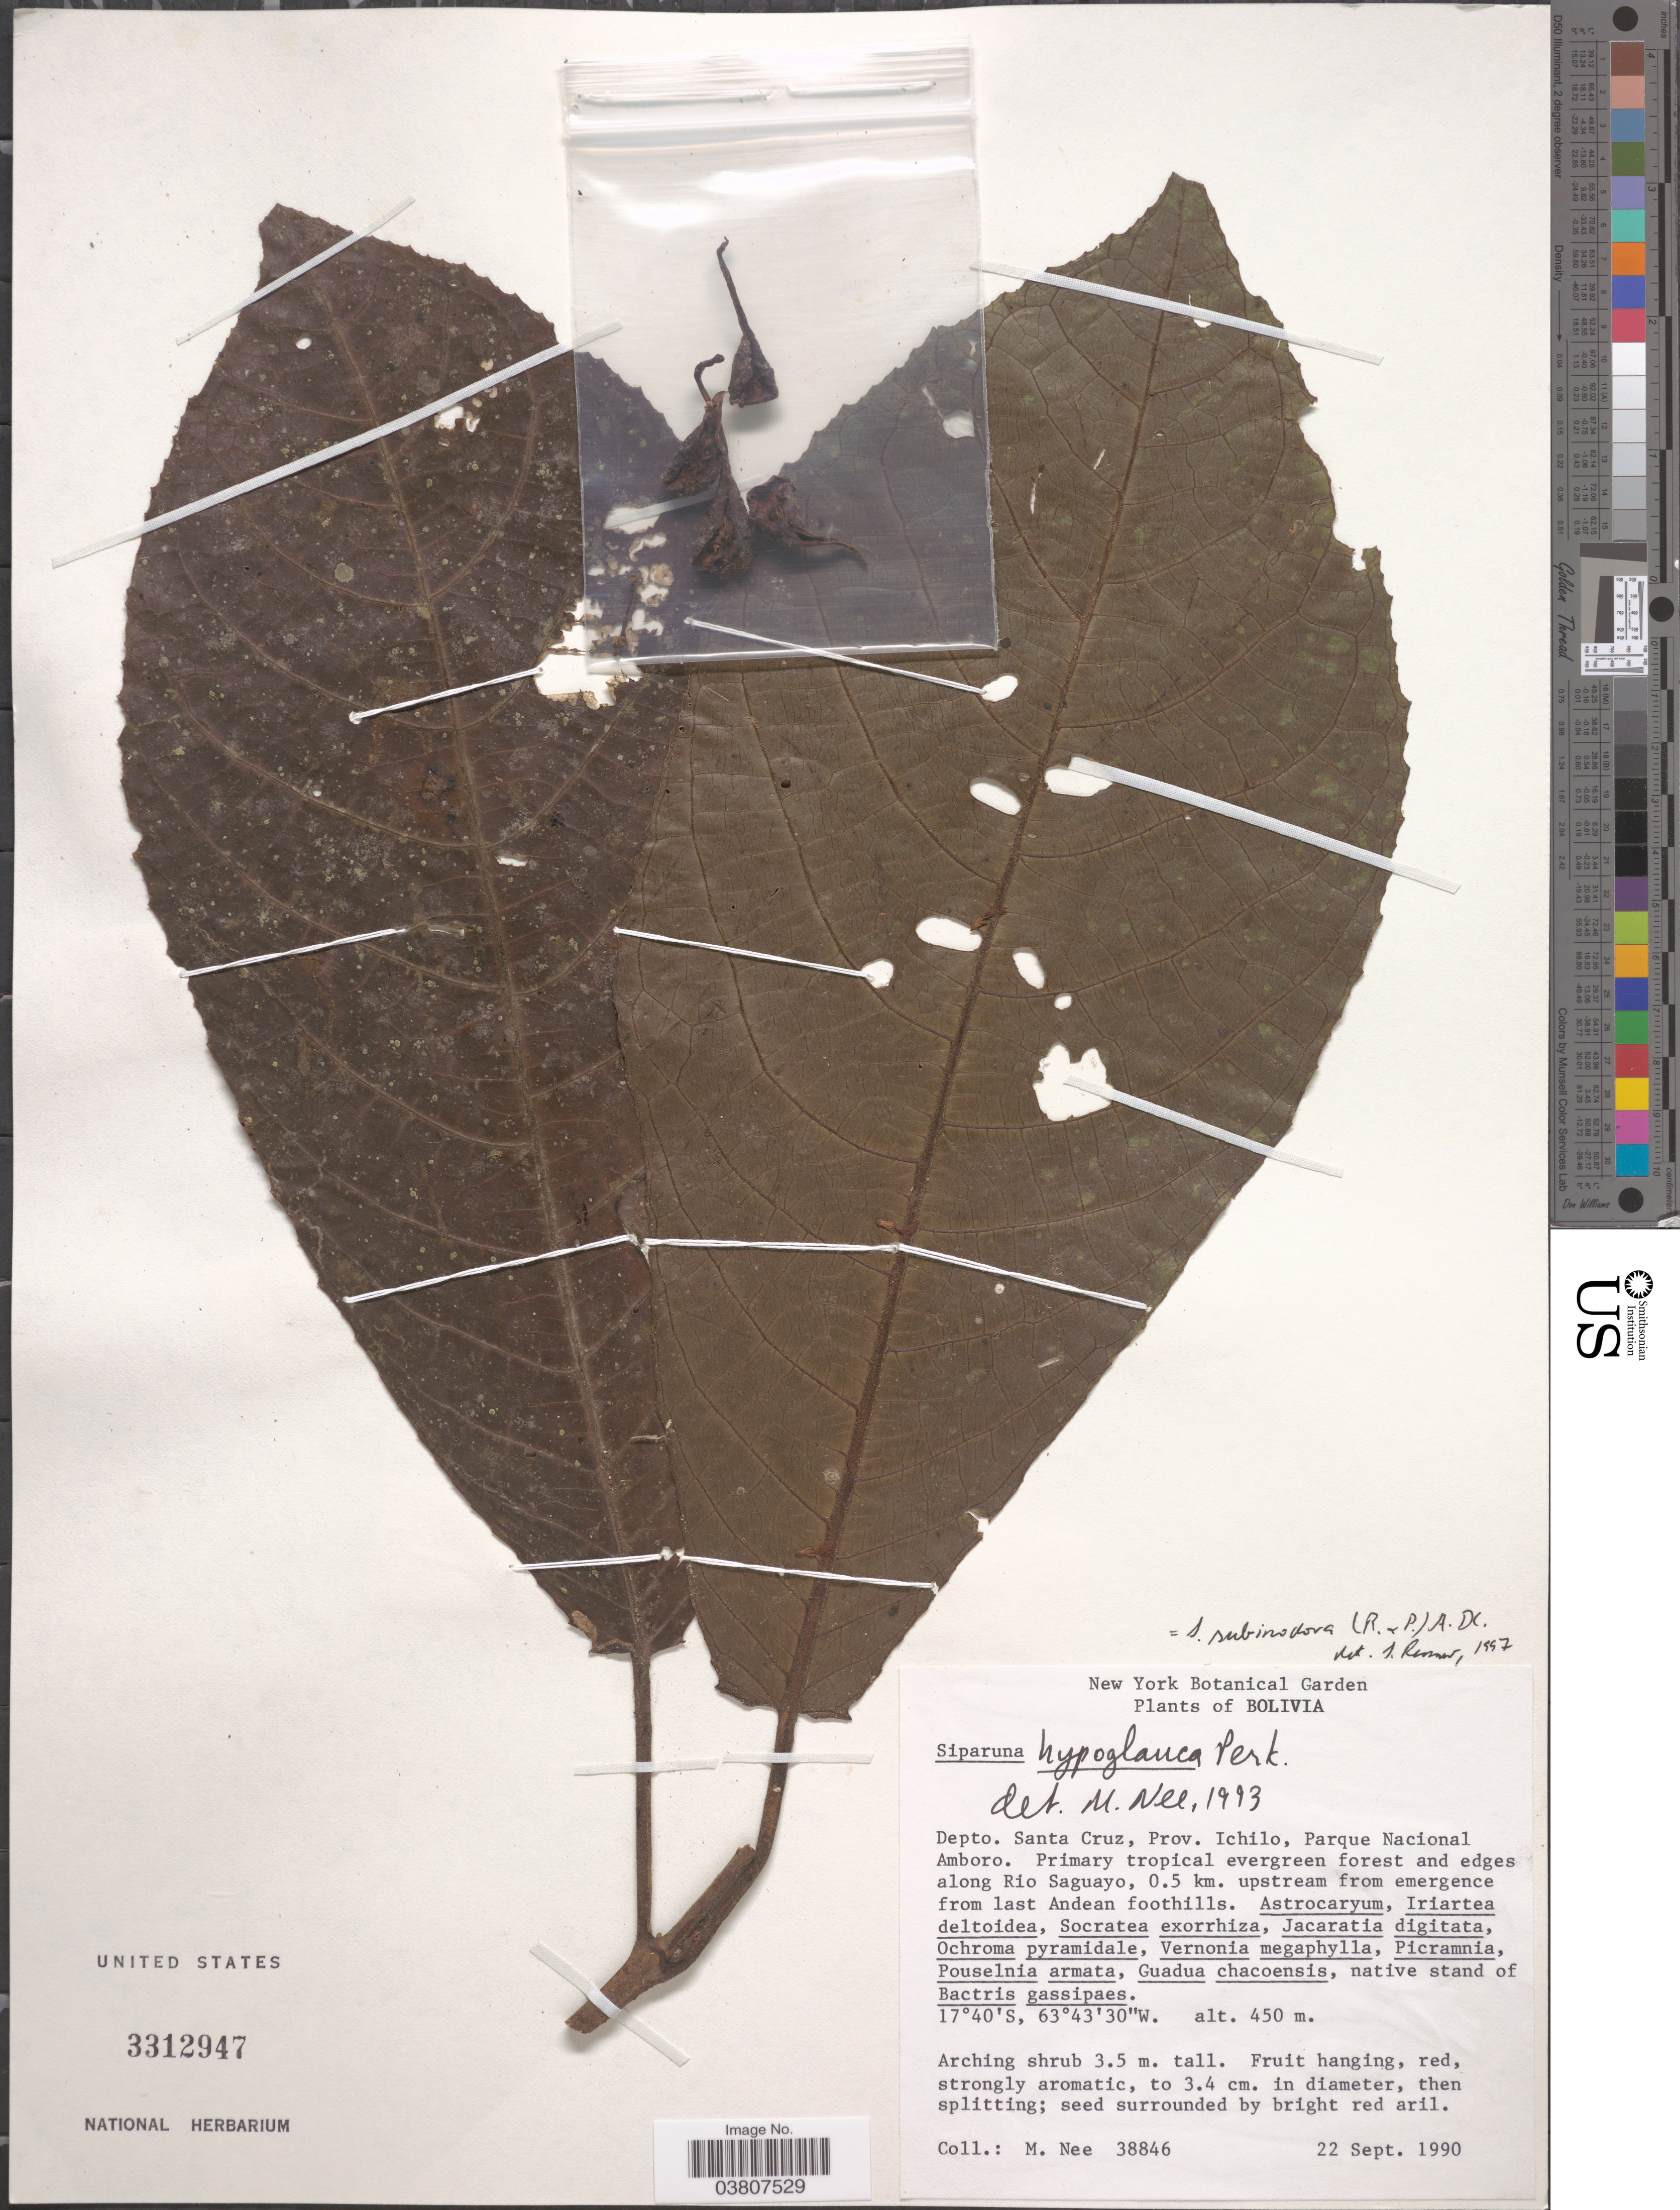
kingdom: Plantae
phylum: Tracheophyta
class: Magnoliopsida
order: Laurales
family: Siparunaceae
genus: Siparuna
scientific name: Siparuna subinodora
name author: (Ruiz & Pav.) A. DC.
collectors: M. Nee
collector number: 38846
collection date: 1990-09-22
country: Bolivia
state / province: Santa Cruz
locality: Depto. Santa Cruz, Prov. Ichilo, Parque Nacional Amboro. Along Rio Saguayo, 0.5 km. upstream from emergence from last Andean foothills.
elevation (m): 450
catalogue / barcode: US 3312947